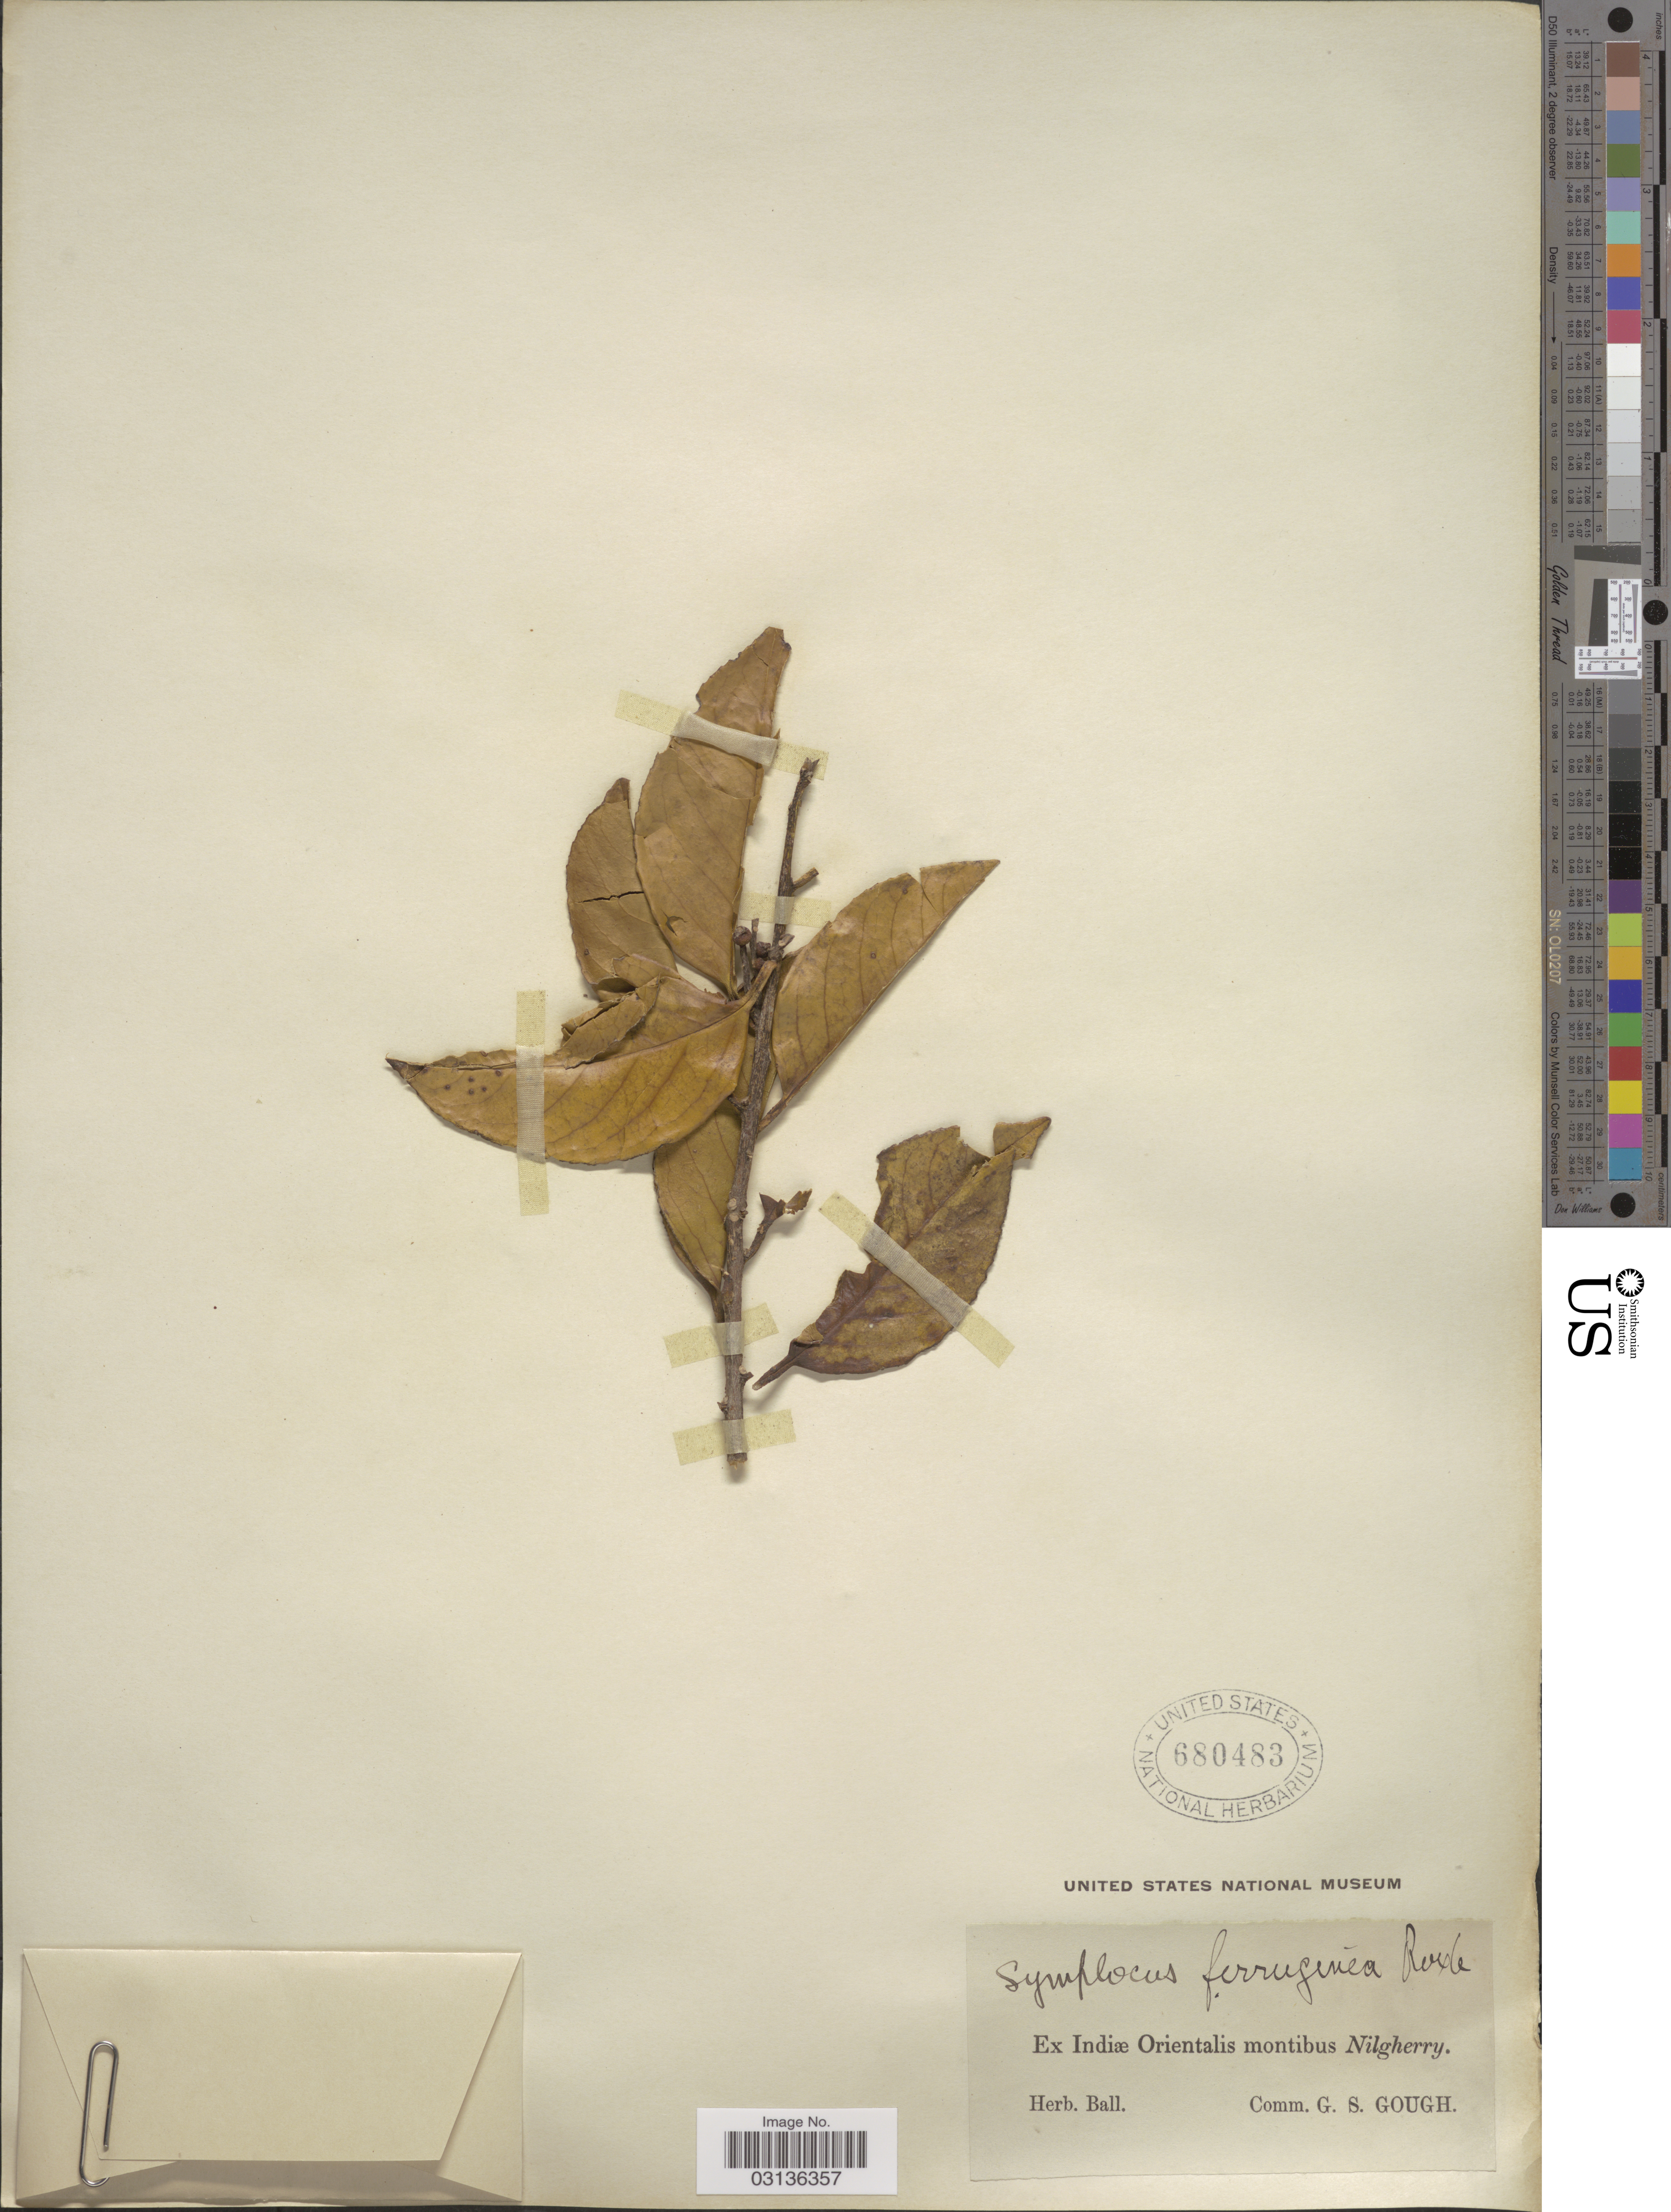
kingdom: Plantae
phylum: Tracheophyta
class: Magnoliopsida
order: Ericales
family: Symplocaceae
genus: Symplocos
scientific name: Symplocos cochinchinensis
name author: (Lour.) S. Moore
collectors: G. S. Gough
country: India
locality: Ex Indiæ Orientalis montibus Nilgherry.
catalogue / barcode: US 680483